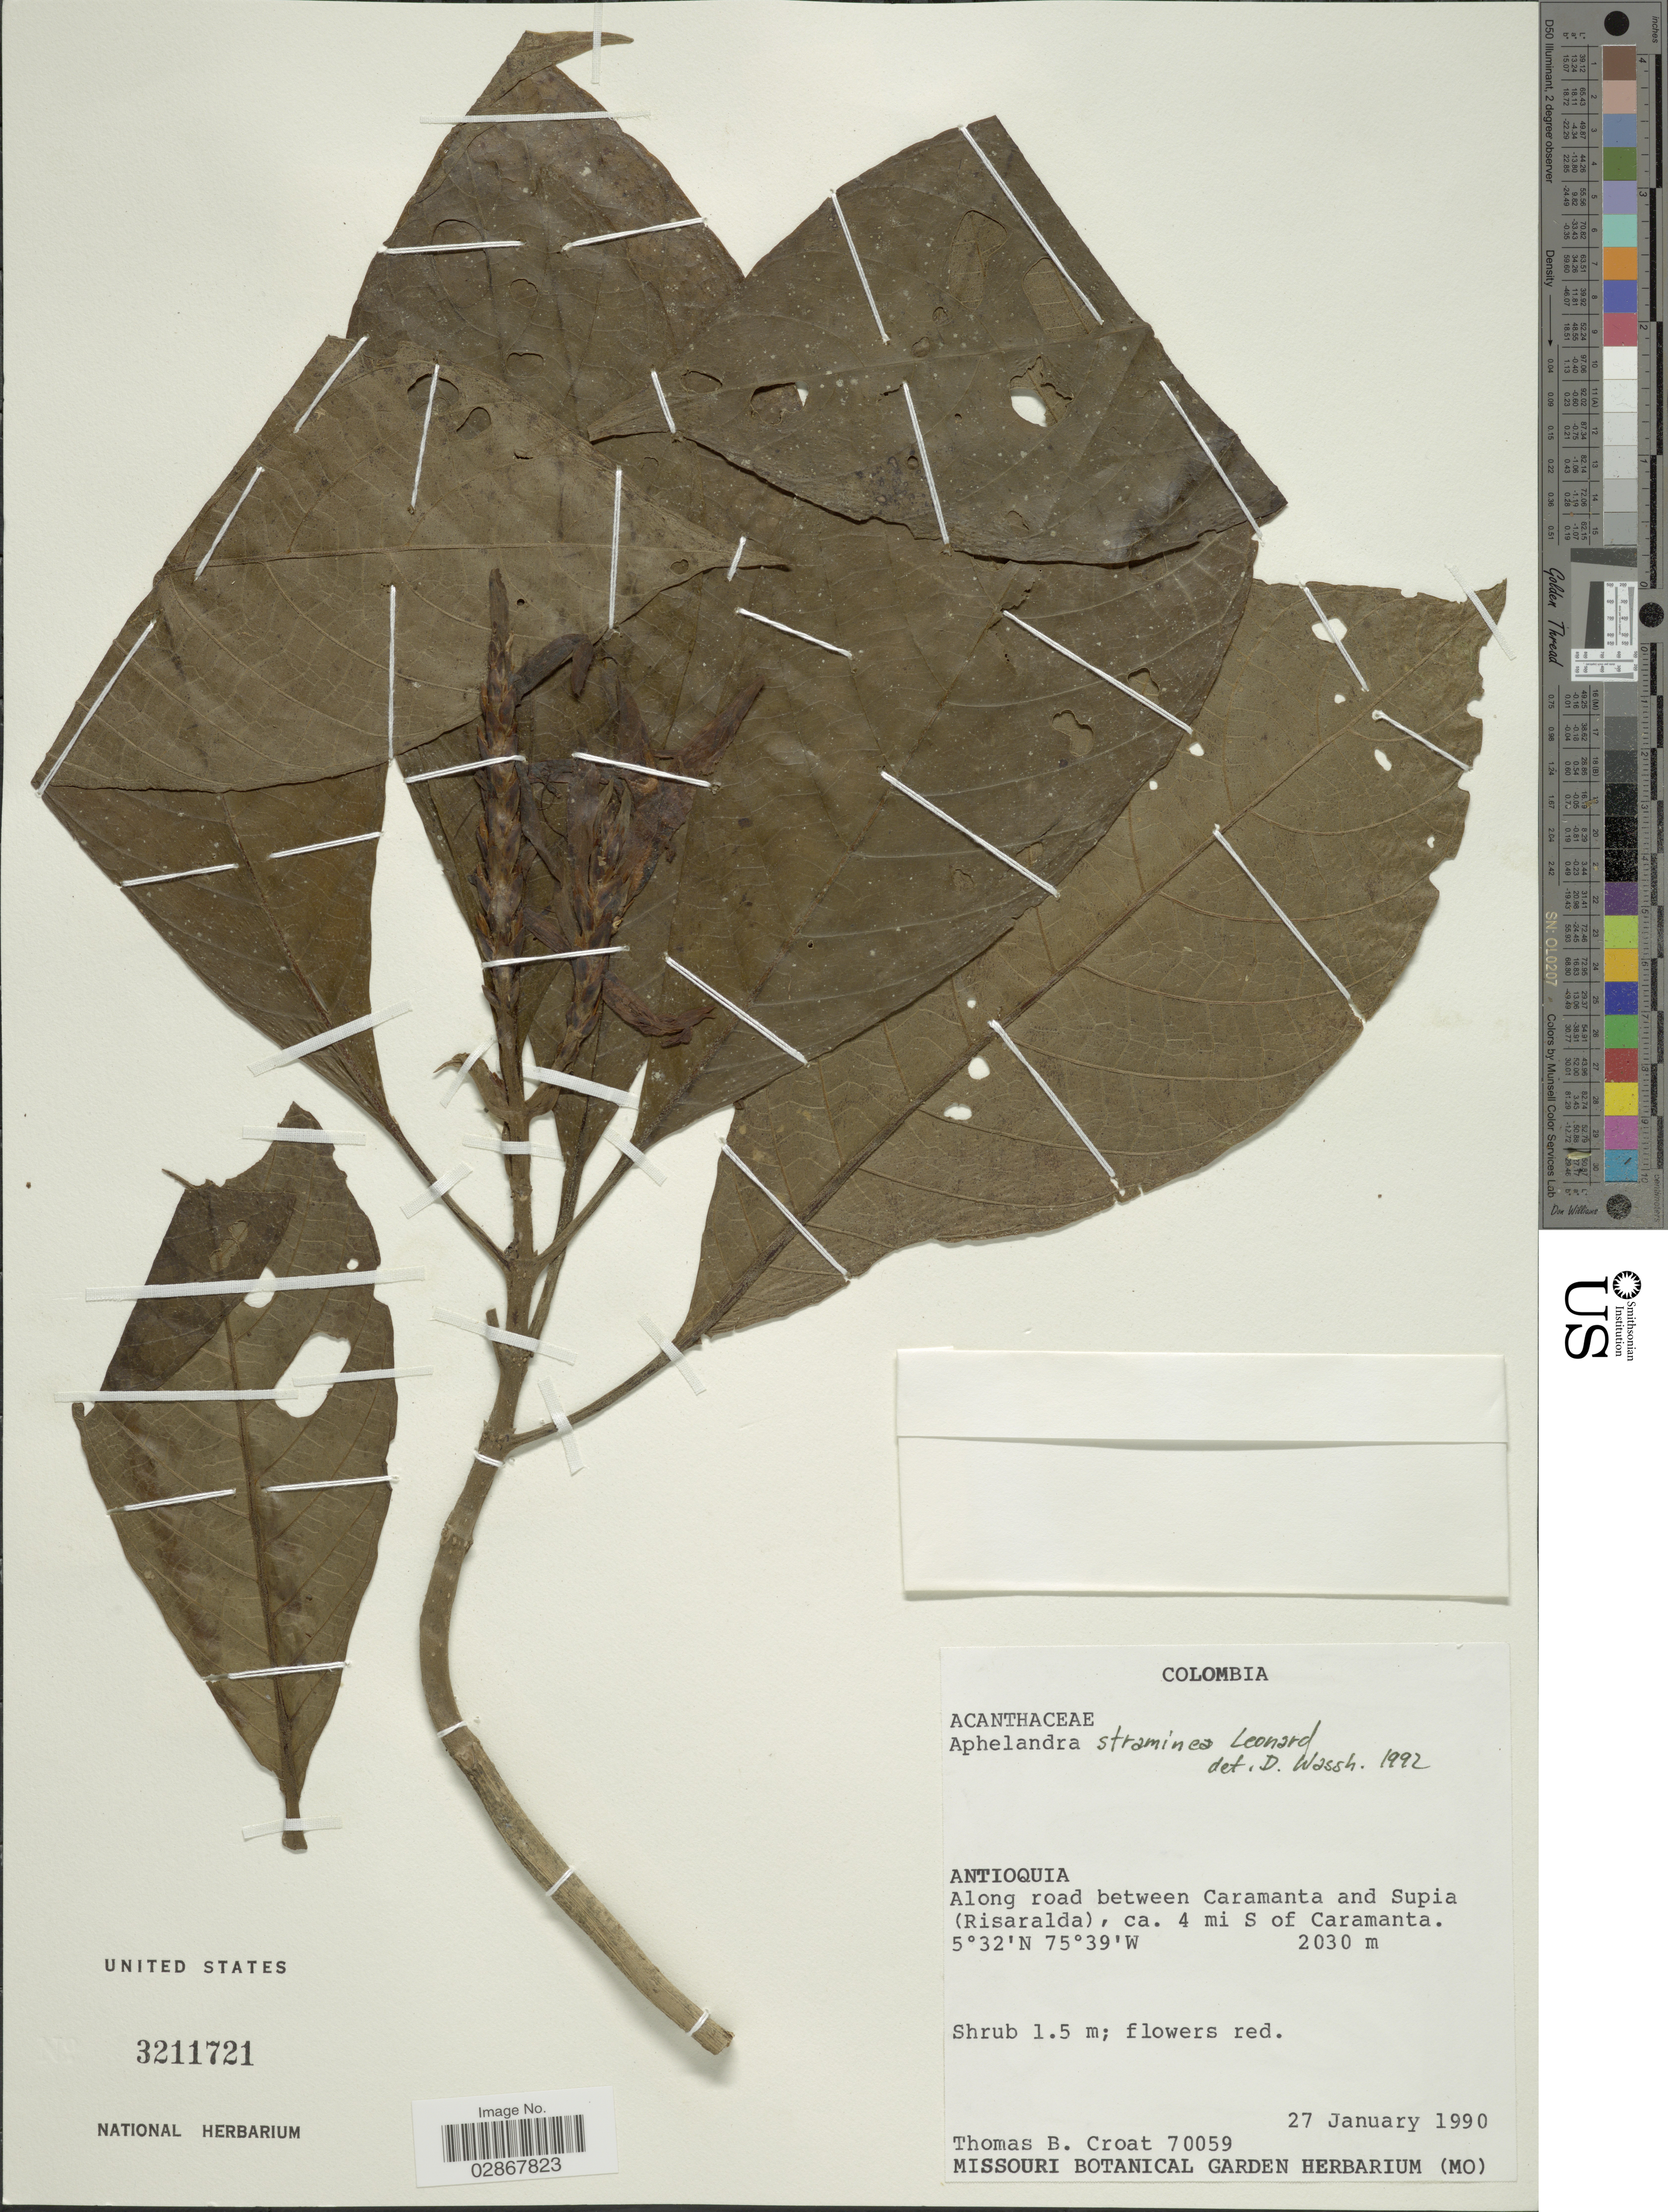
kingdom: Plantae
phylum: Tracheophyta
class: Magnoliopsida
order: Lamiales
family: Acanthaceae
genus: Aphelandra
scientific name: Aphelandra straminea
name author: Leonard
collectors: T. B. Croat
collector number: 70059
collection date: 1990-01-27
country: Colombia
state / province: Antioquia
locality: Along road between Caramanta and Supia (Risaralda), ca. 4 mi S of Caramanta.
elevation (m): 2030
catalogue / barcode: US 3211721